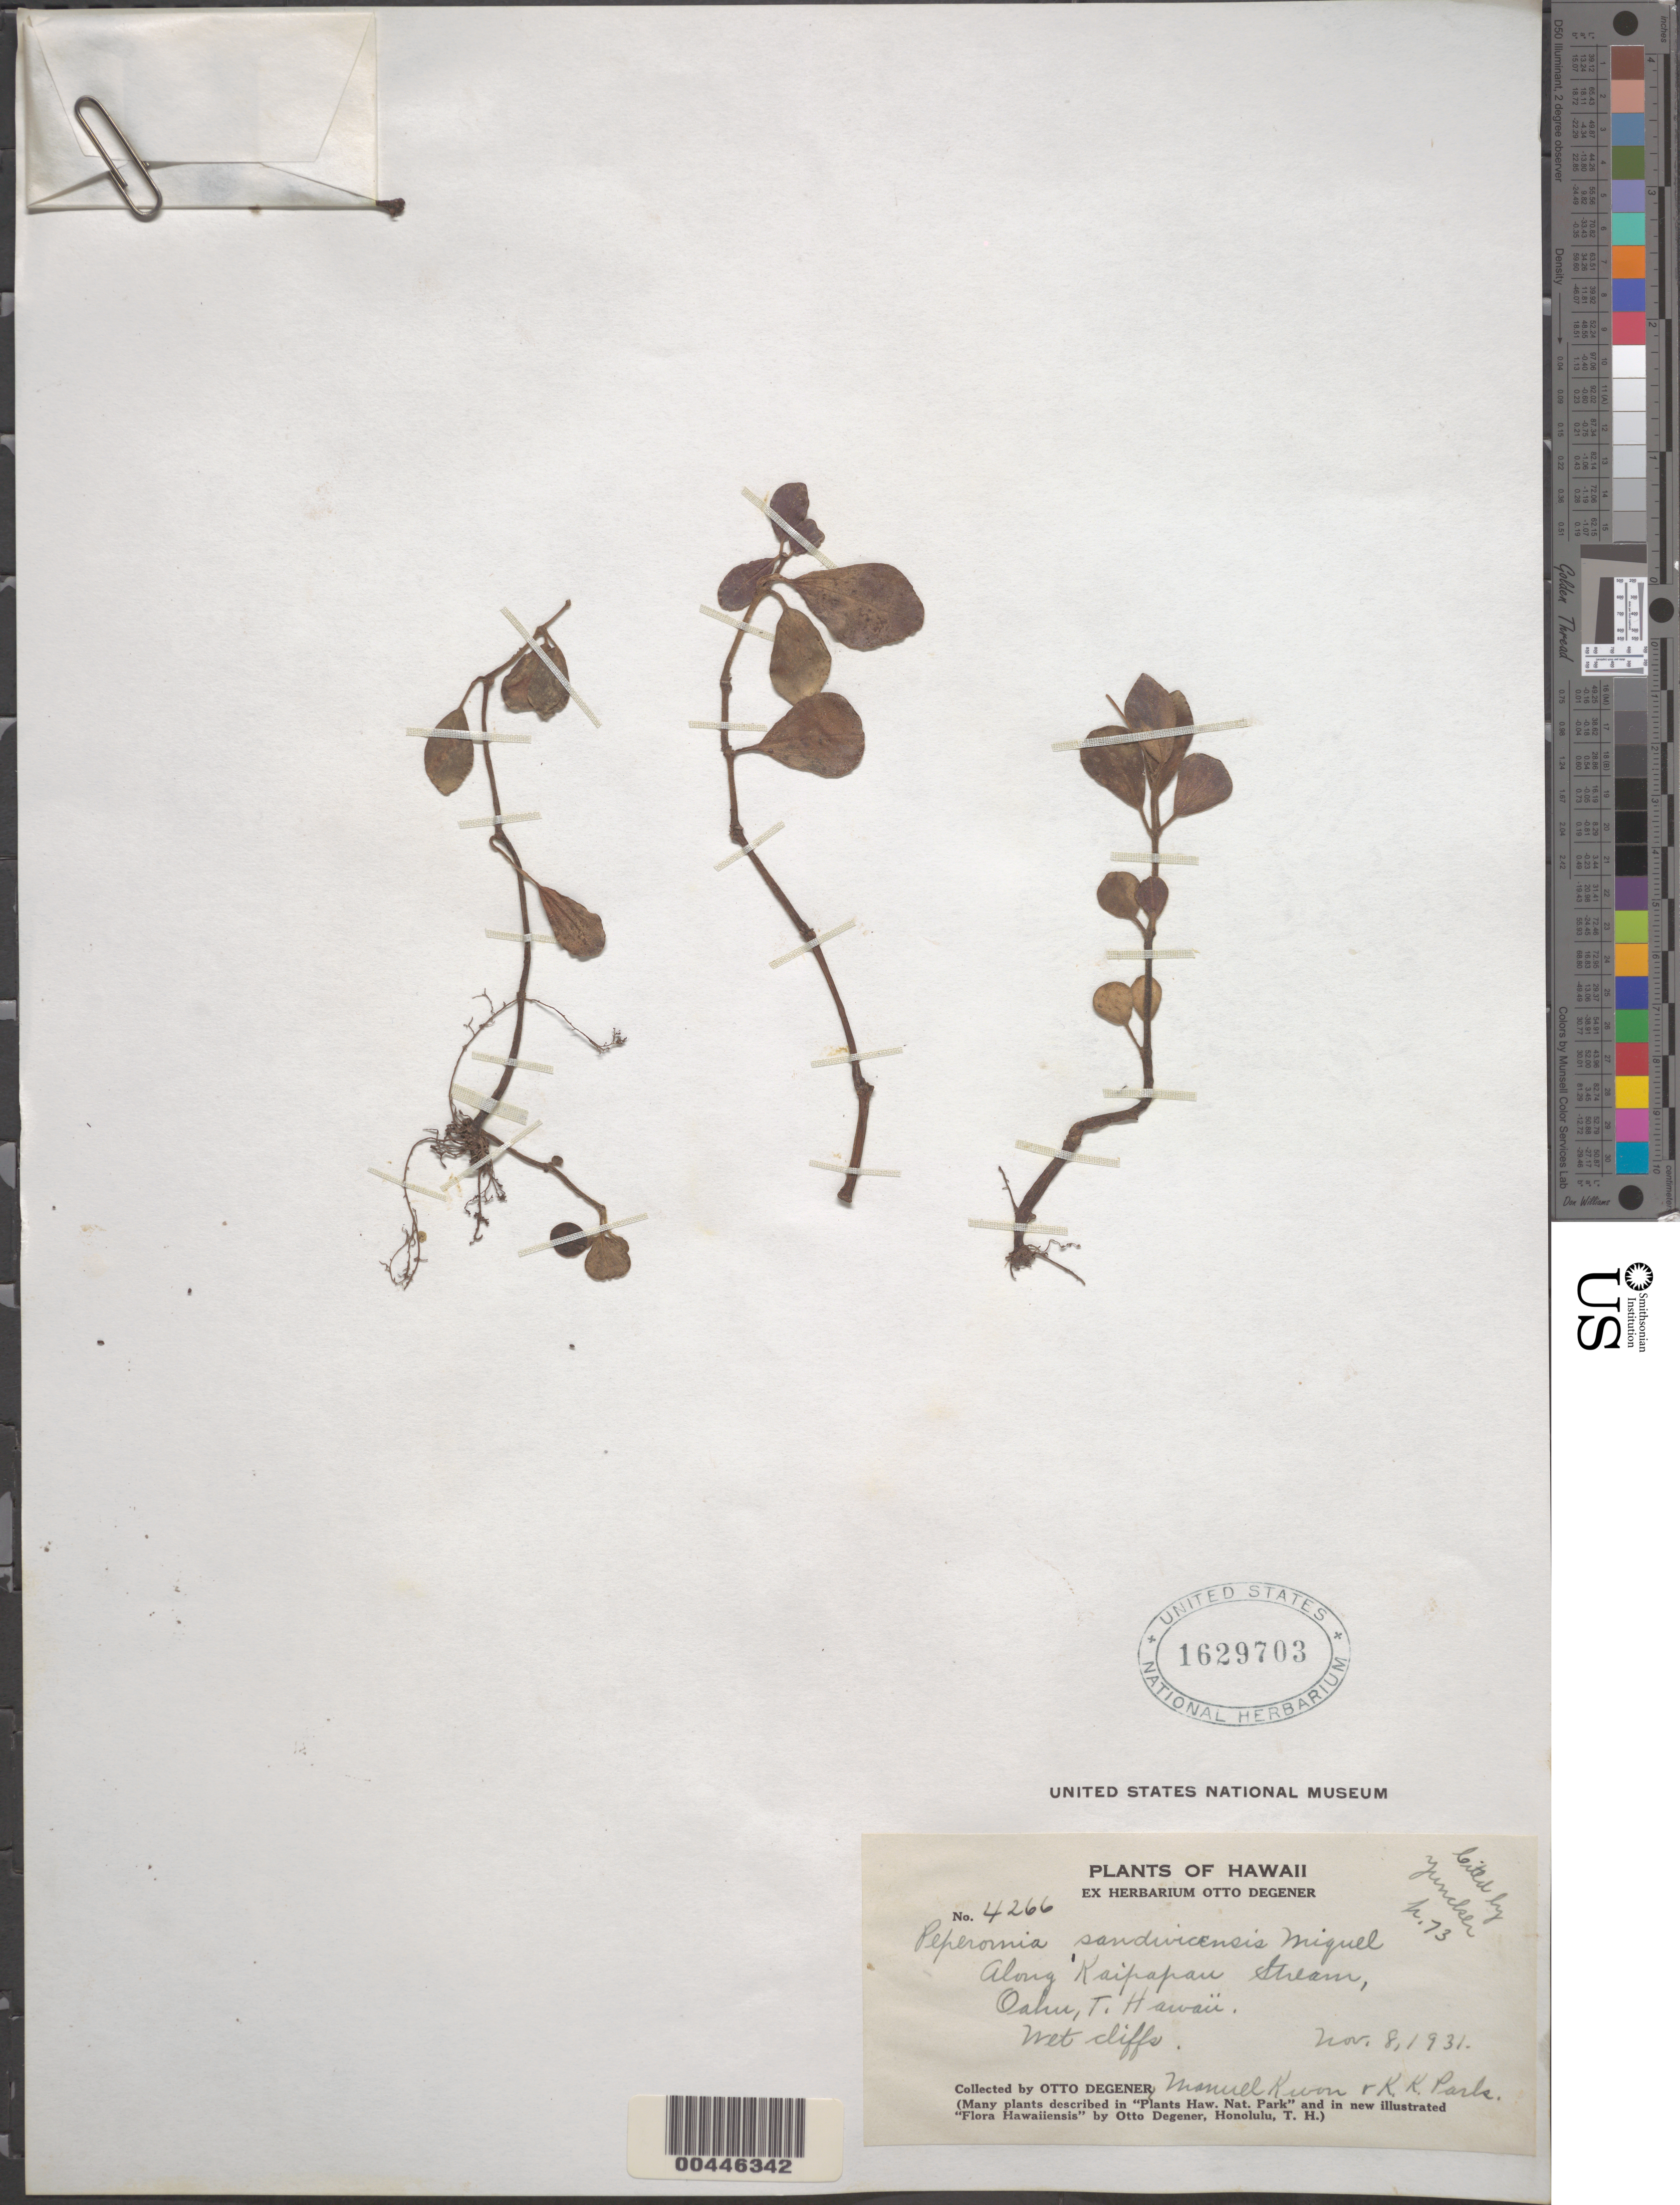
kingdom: Plantae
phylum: Tracheophyta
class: Magnoliopsida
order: Piperales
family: Piperaceae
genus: Peperomia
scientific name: Peperomia sandwicensis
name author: Miq.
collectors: O. Degener, M. Kwon & K. Park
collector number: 4266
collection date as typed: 8 Nov 1931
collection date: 1931-11-08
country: United States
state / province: Hawaii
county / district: Honolulu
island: Oahu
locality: Along Kaipapau Stream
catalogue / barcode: US 1629703